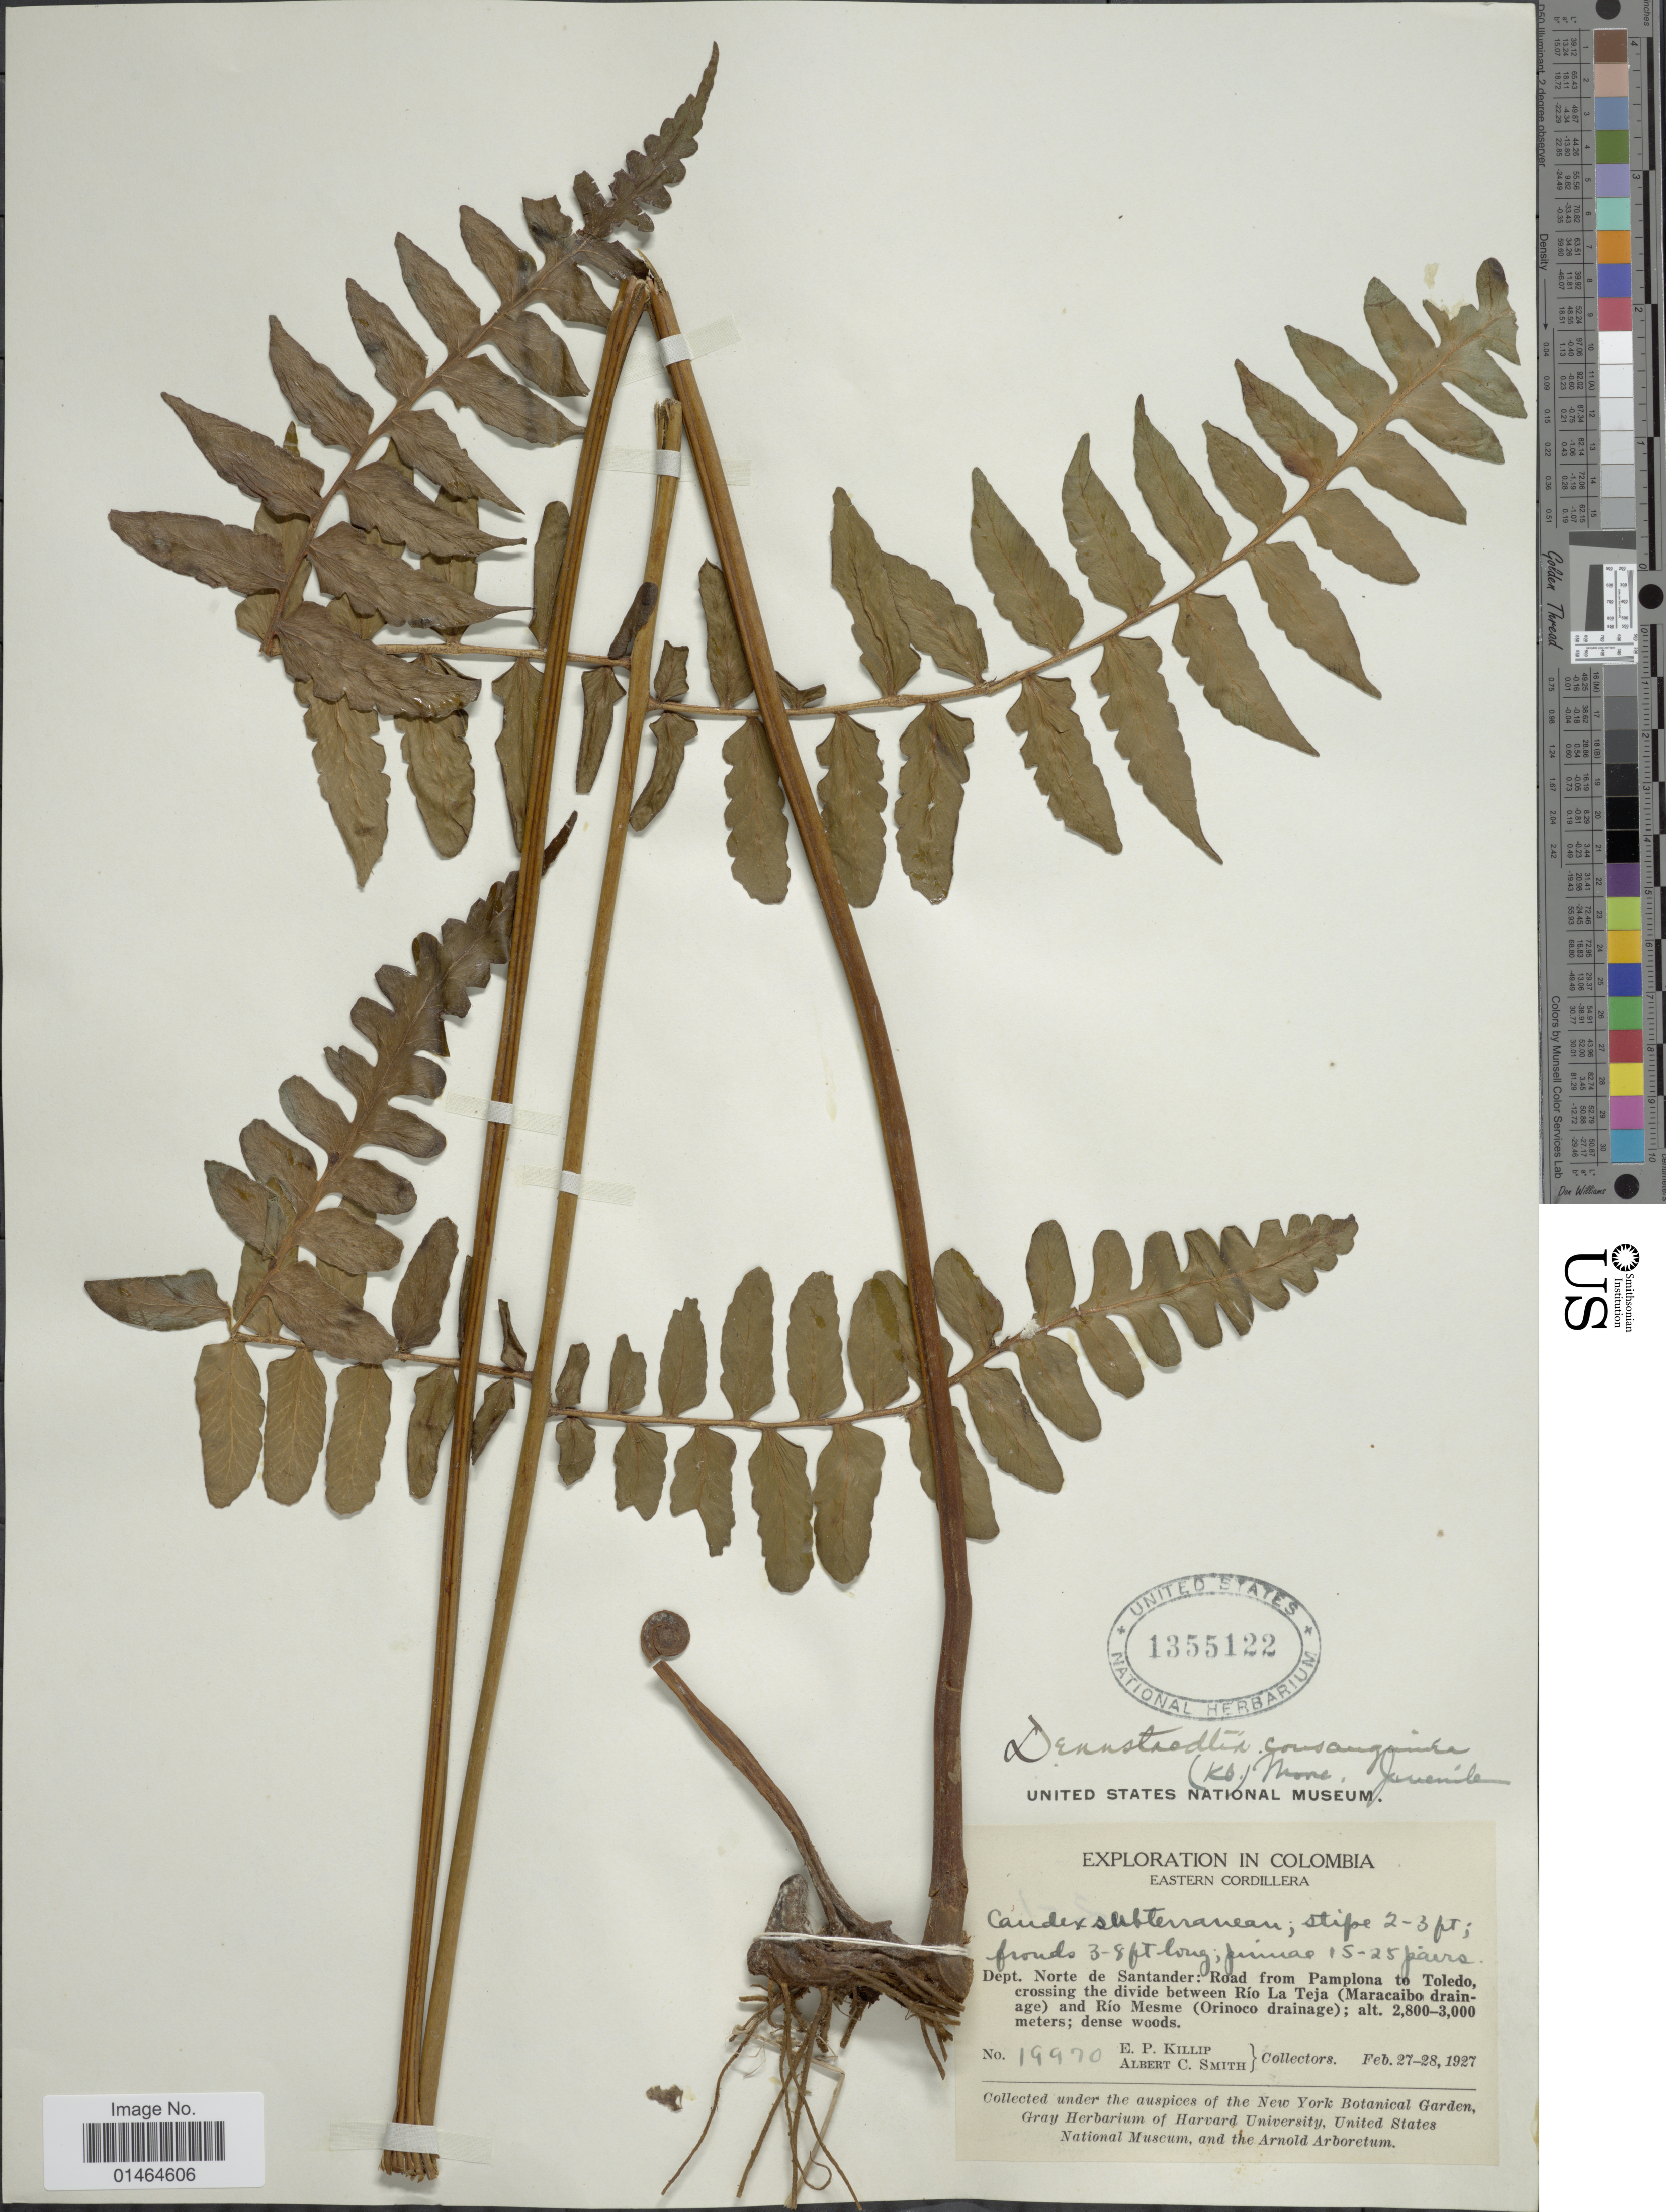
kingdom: Plantae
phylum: Tracheophyta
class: Polypodiopsida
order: Polypodiales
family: Dennstaedtiaceae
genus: Dennstaedtia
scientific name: Dennstaedtia coronata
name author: (Sodiro) C. Chr.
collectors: E. P. Killip & A. C. Smith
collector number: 19970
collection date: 1927-02-27/1927-02-28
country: Colombia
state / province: Norte de Santander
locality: Eastern Cordillera. Road from Pamplona to Toledo, crossing the divide between Río La Teja (Maracaibo drainage) and Río Mesme (Orinoco drainage)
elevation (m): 2800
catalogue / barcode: US 1355122